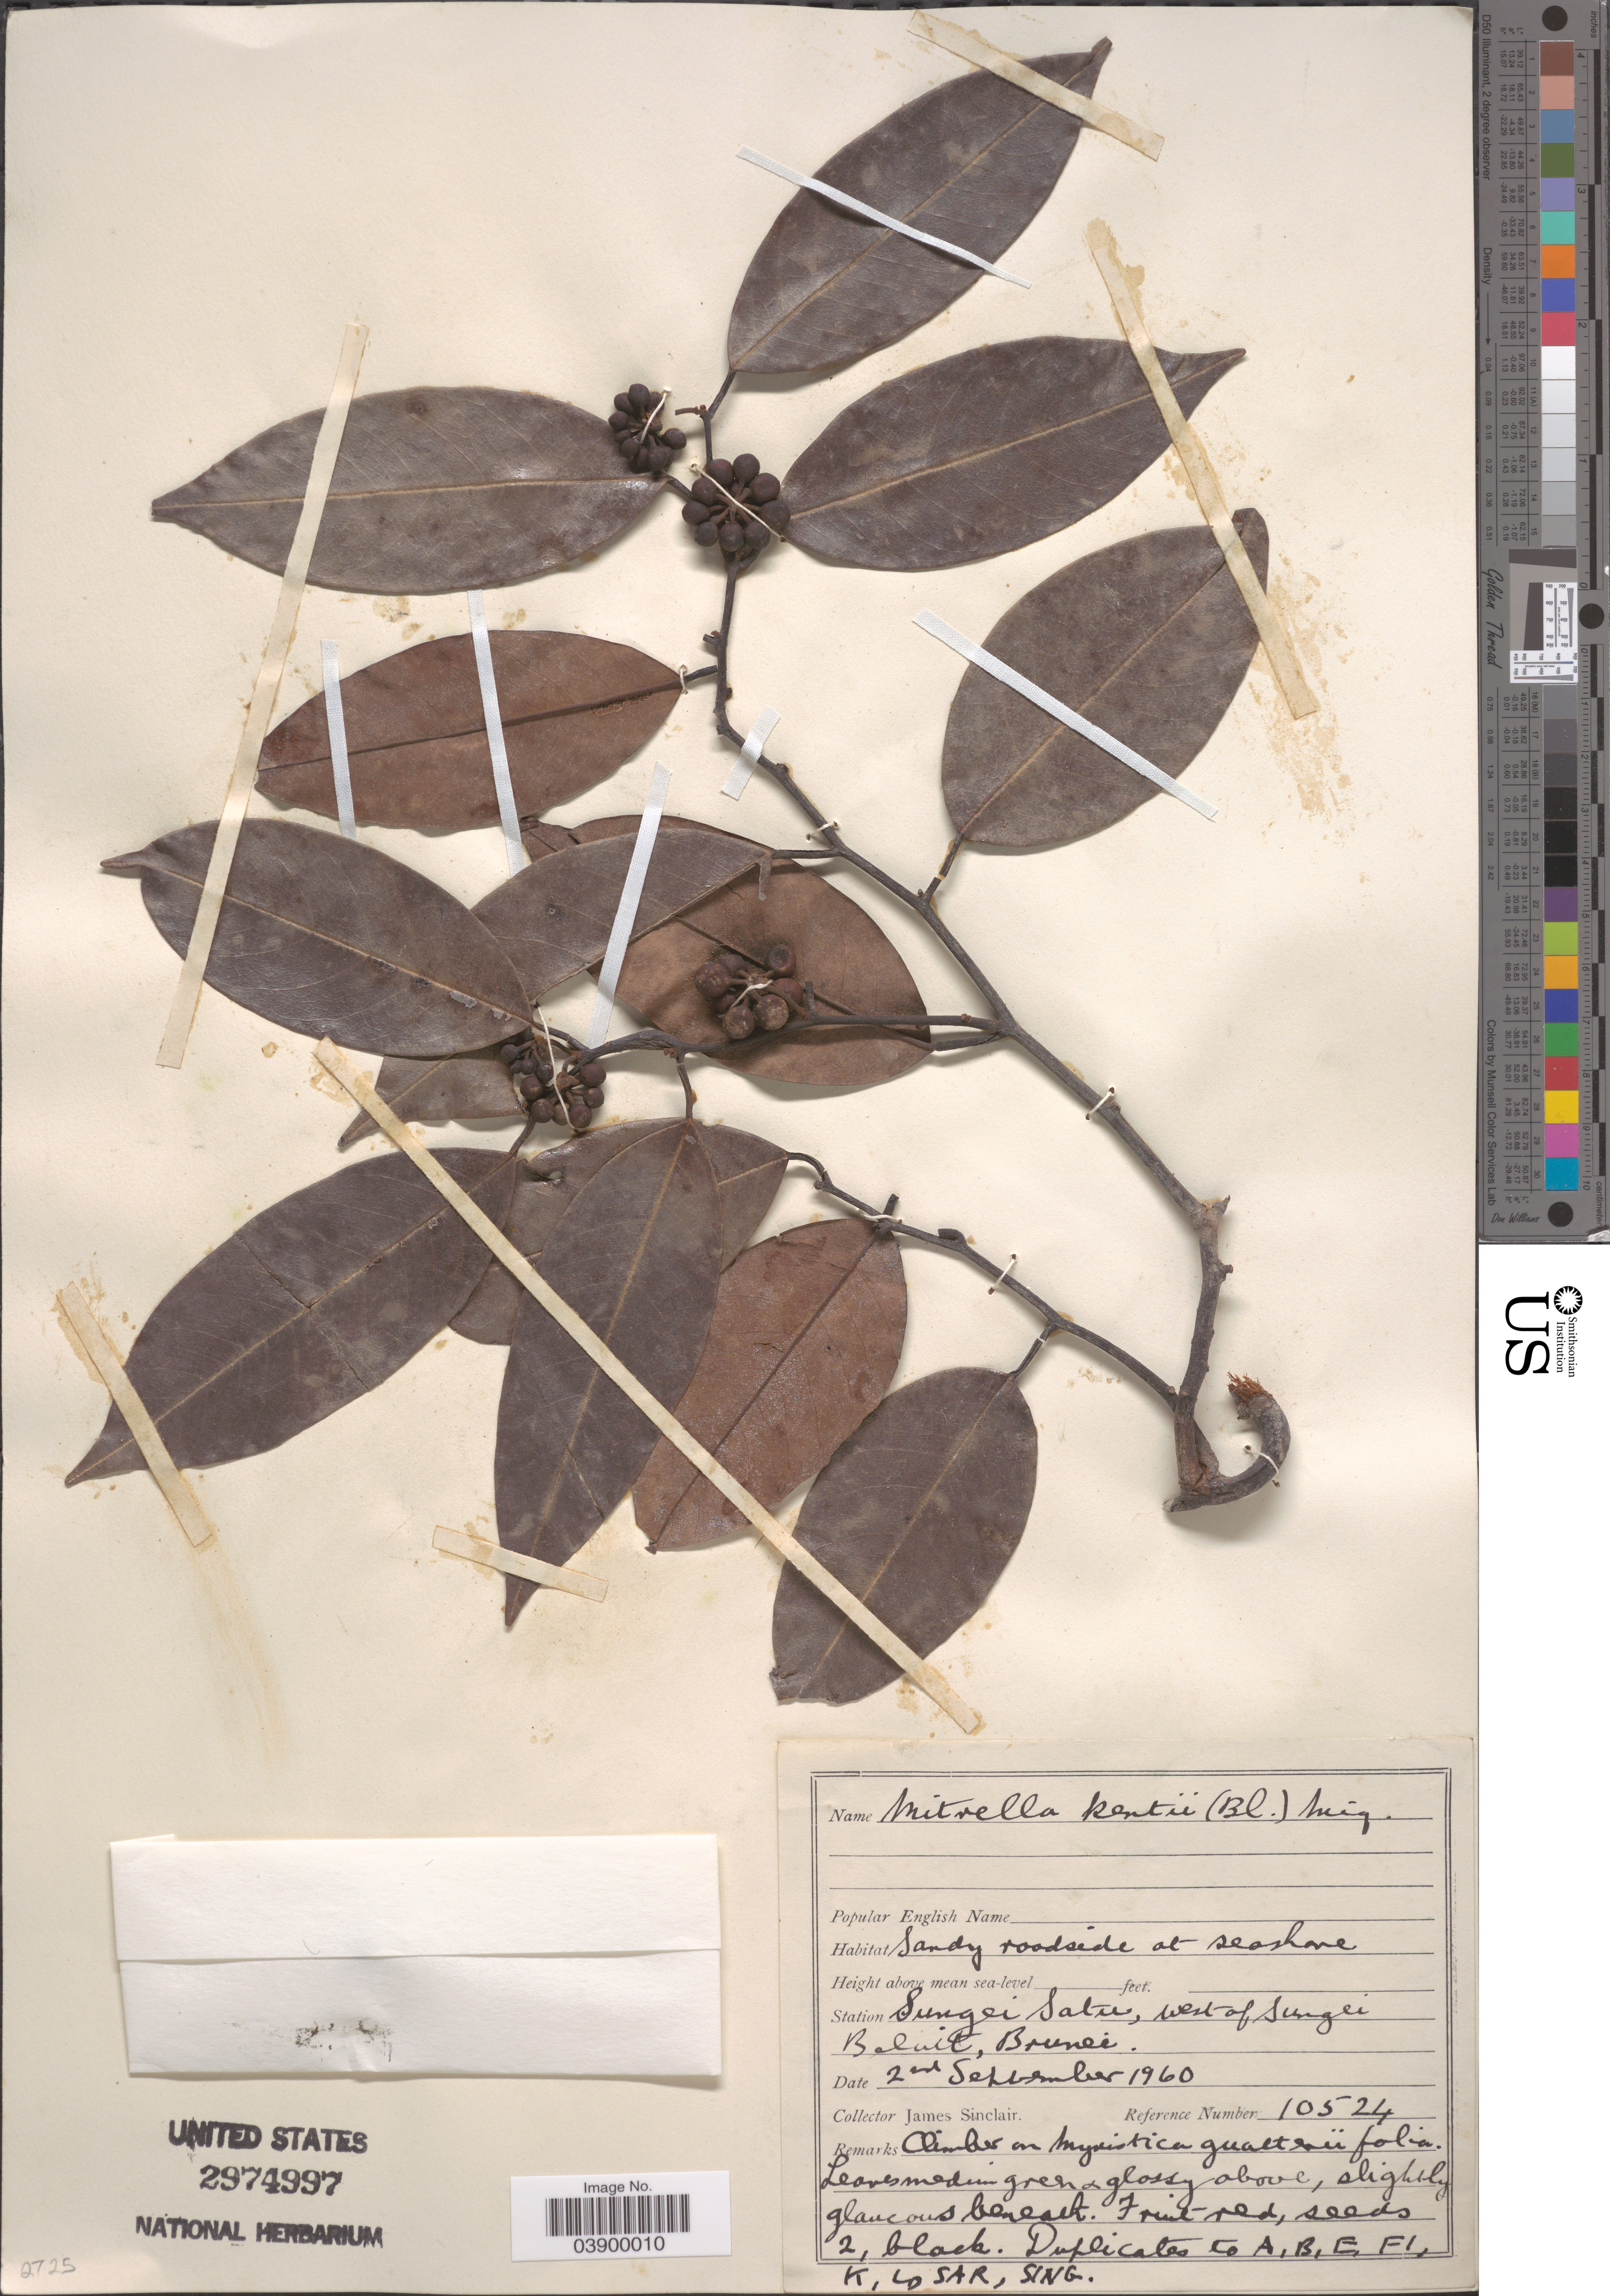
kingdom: Plantae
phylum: Tracheophyta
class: Magnoliopsida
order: Magnoliales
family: Annonaceae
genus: Mitrella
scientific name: Mitrella kentii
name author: Miq.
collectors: J. Sinclair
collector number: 10524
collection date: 1960-09-02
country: Brunei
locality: Station Sungei Satu, West of Sungei Belait.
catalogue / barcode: US 2974997